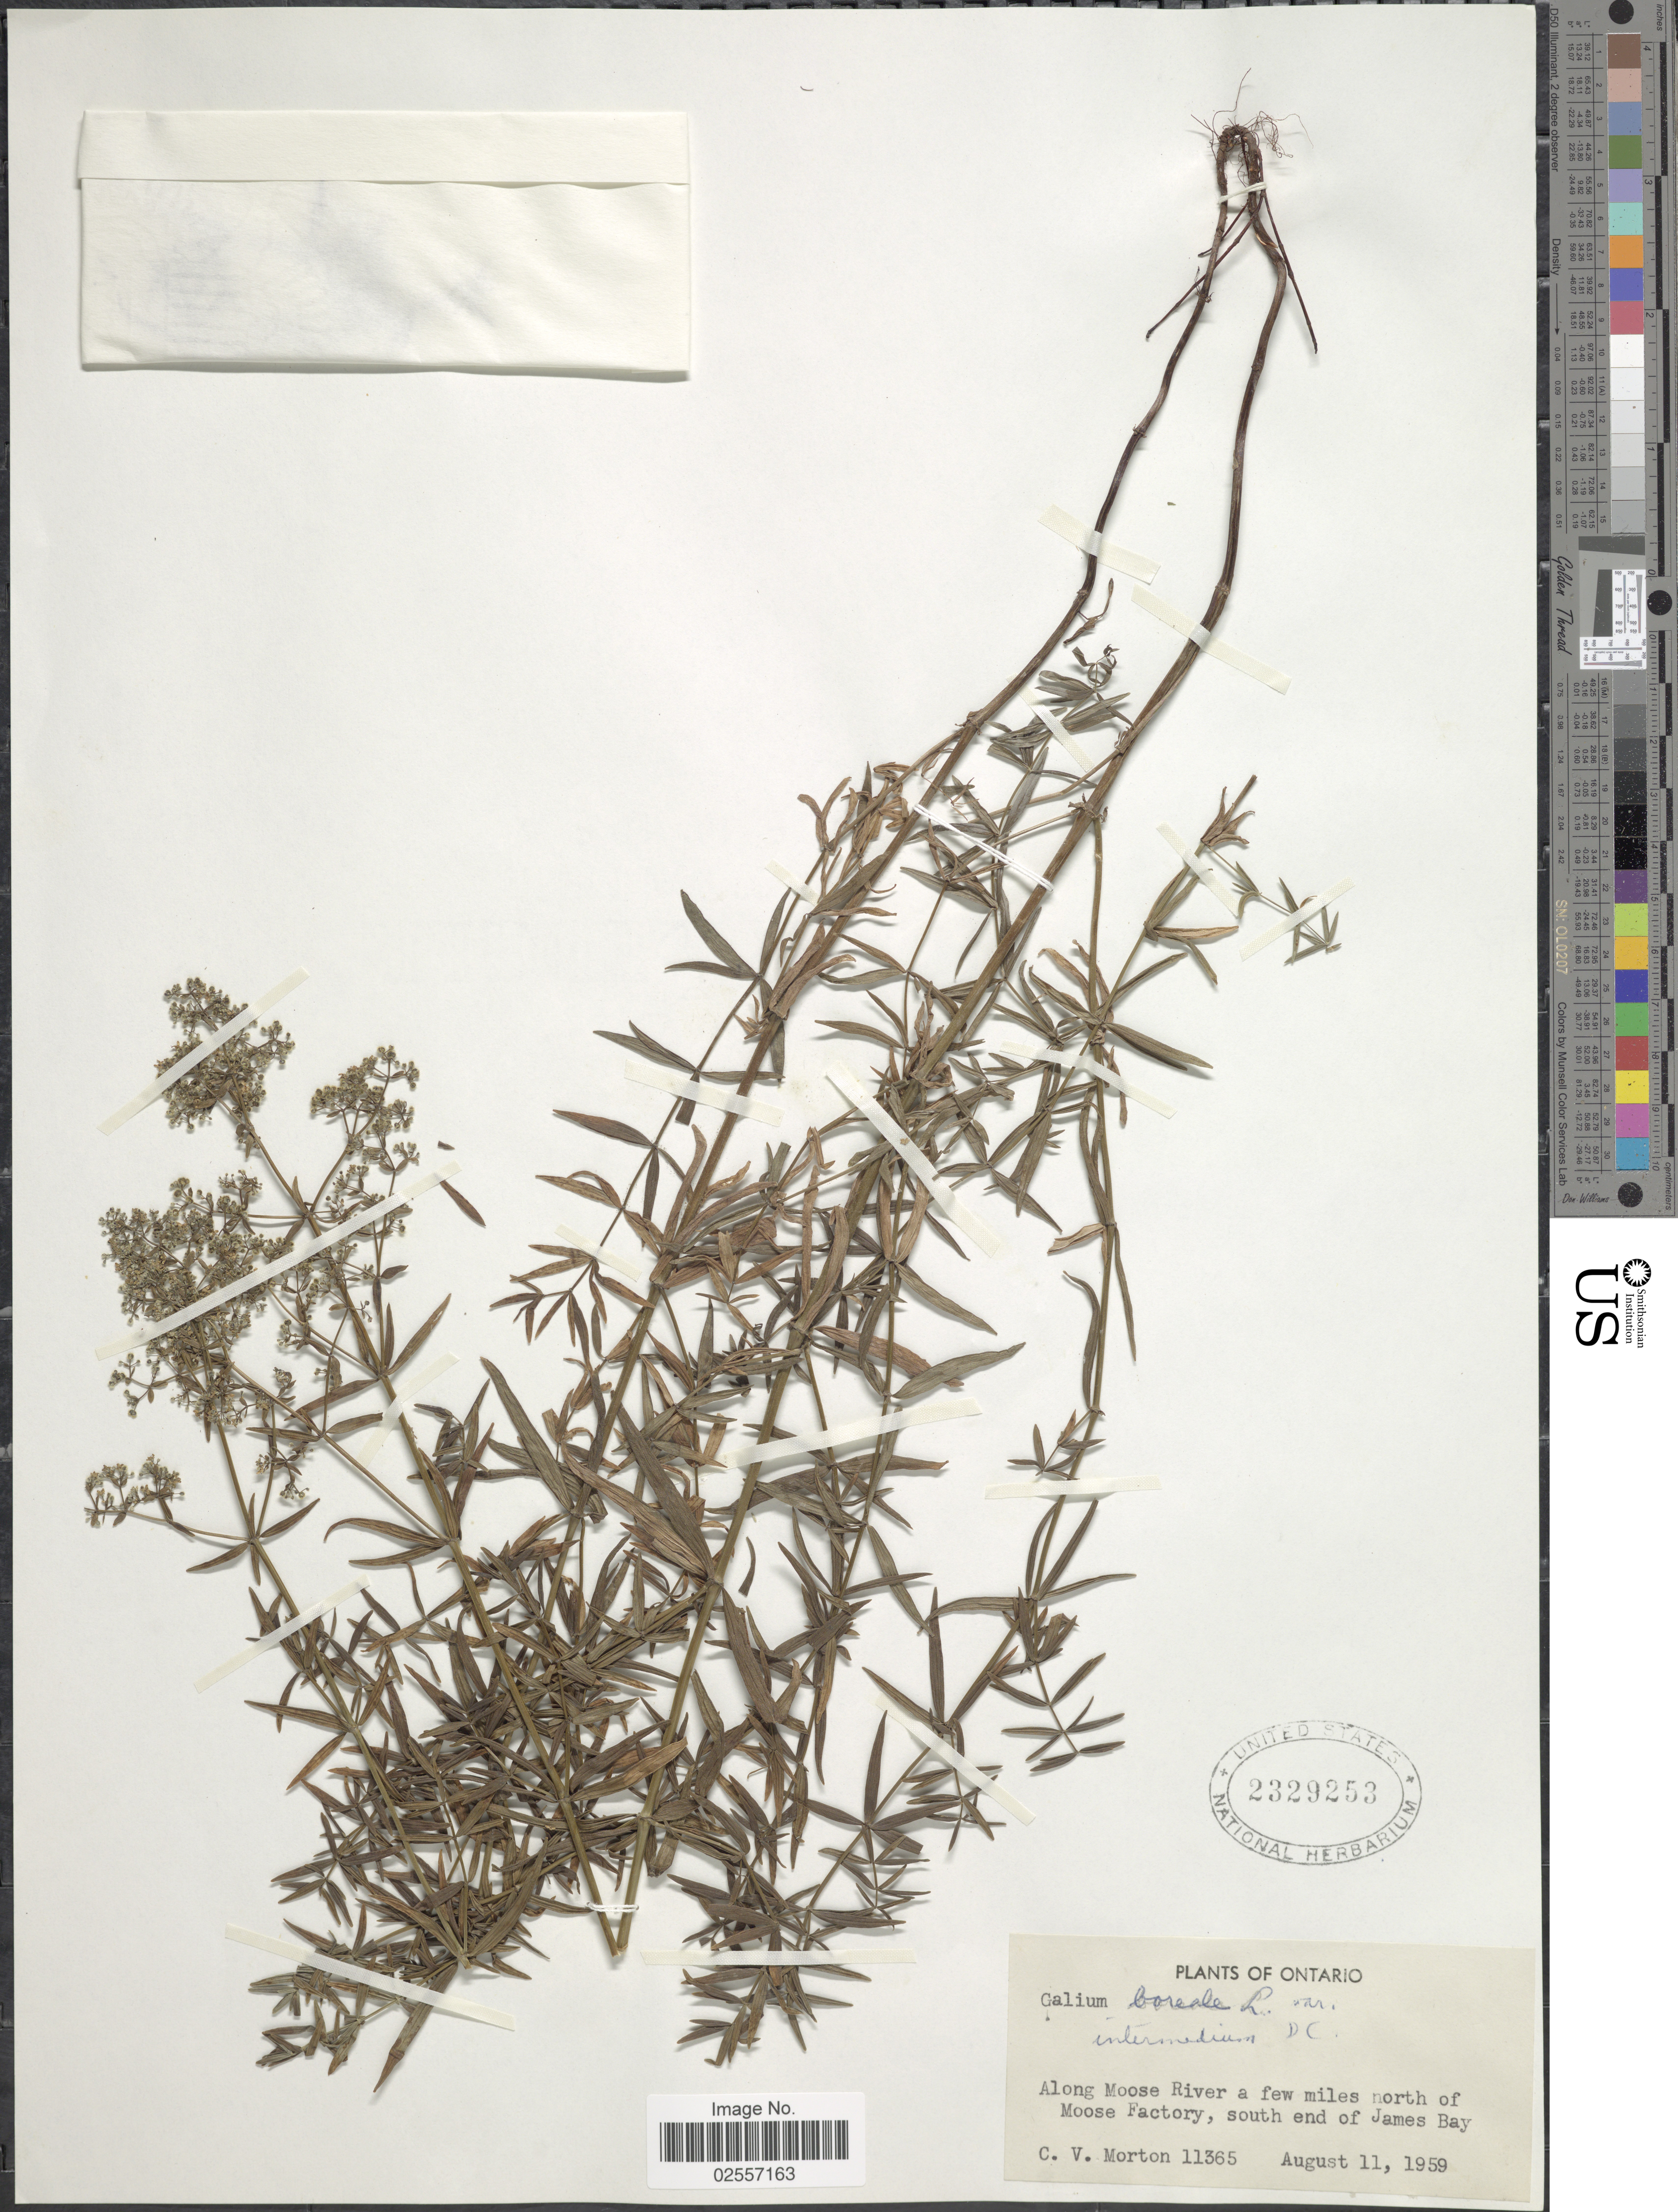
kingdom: Plantae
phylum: Tracheophyta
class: Magnoliopsida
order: Gentianales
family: Rubiaceae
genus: Galium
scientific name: Galium boreale L.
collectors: C. V. Morton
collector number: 11365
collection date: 1959-08-11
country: Canada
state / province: Ontario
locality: Along Moose River a few miles north of Moose Factory, south end of James Bay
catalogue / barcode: US 2329253